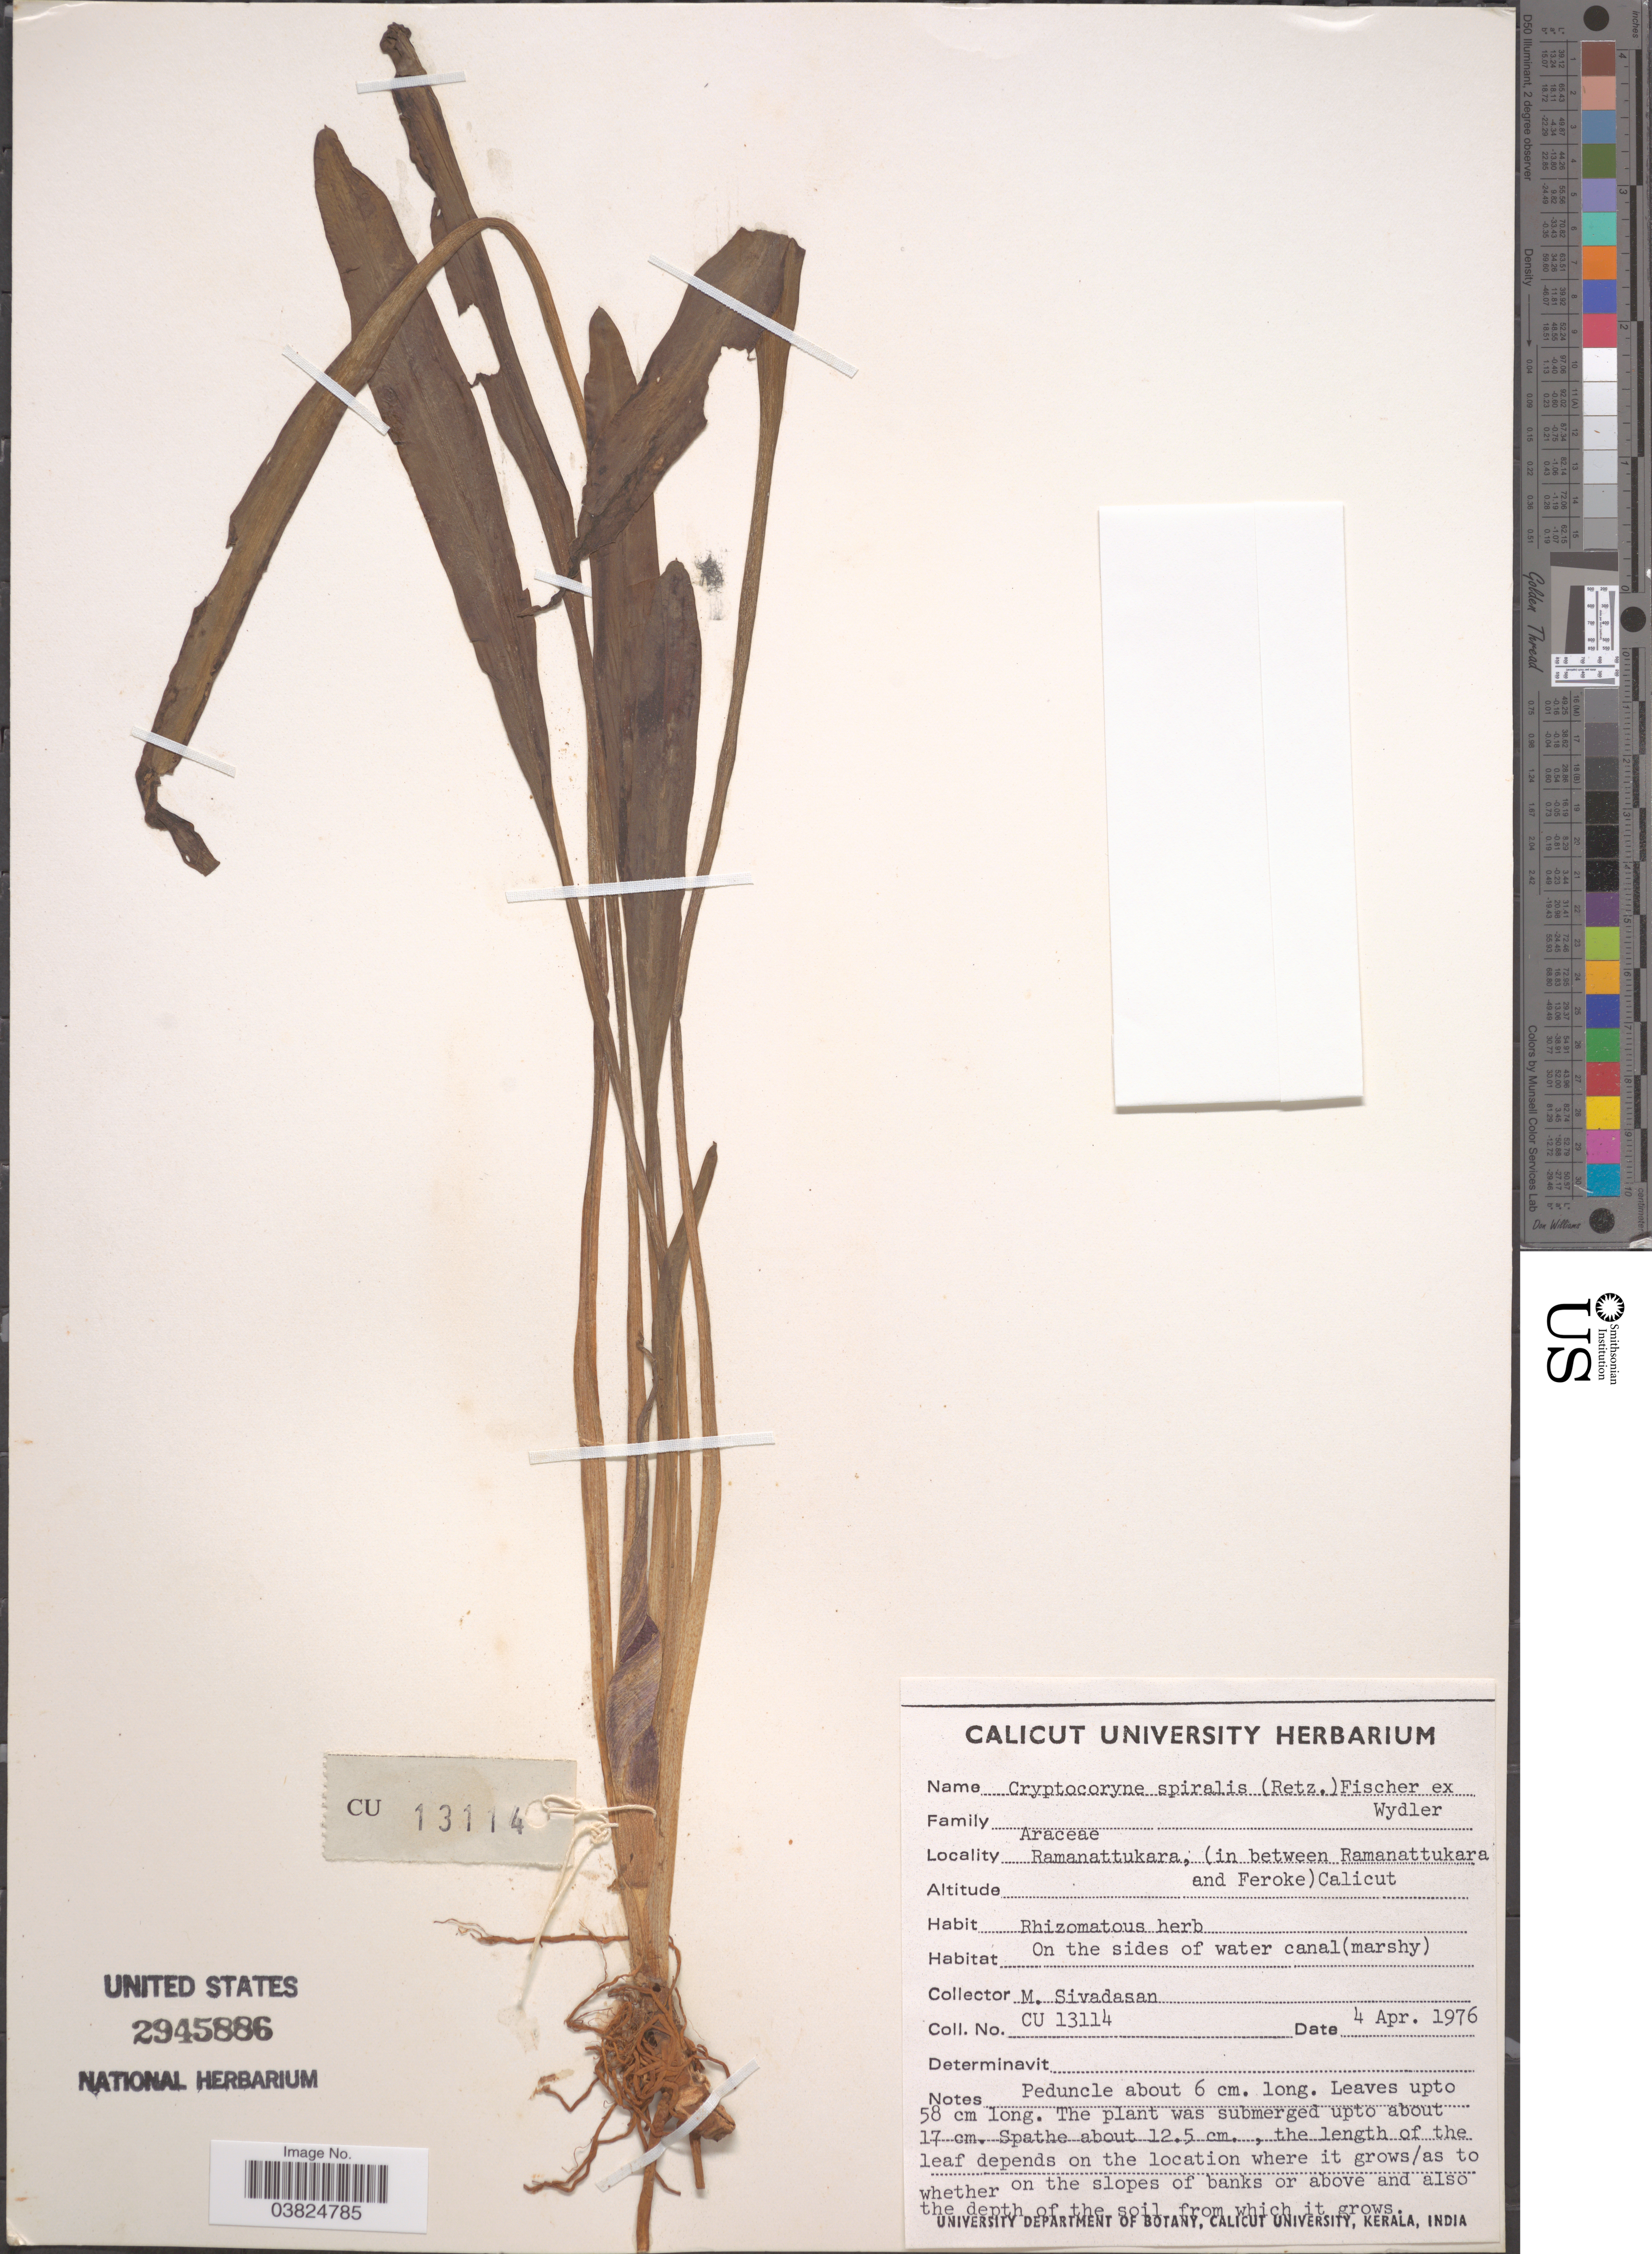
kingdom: Plantae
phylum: Tracheophyta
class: Liliopsida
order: Alismatales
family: Araceae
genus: Cryptocoryne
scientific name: Cryptocoryne spiralis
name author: (Retz.) Fisch. ex Wydler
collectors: M. Sivadasan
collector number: CU13114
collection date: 1976-04-04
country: India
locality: Ramattukara, (in between Ramanattukara and Feroke) Calicut.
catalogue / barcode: US 2945886